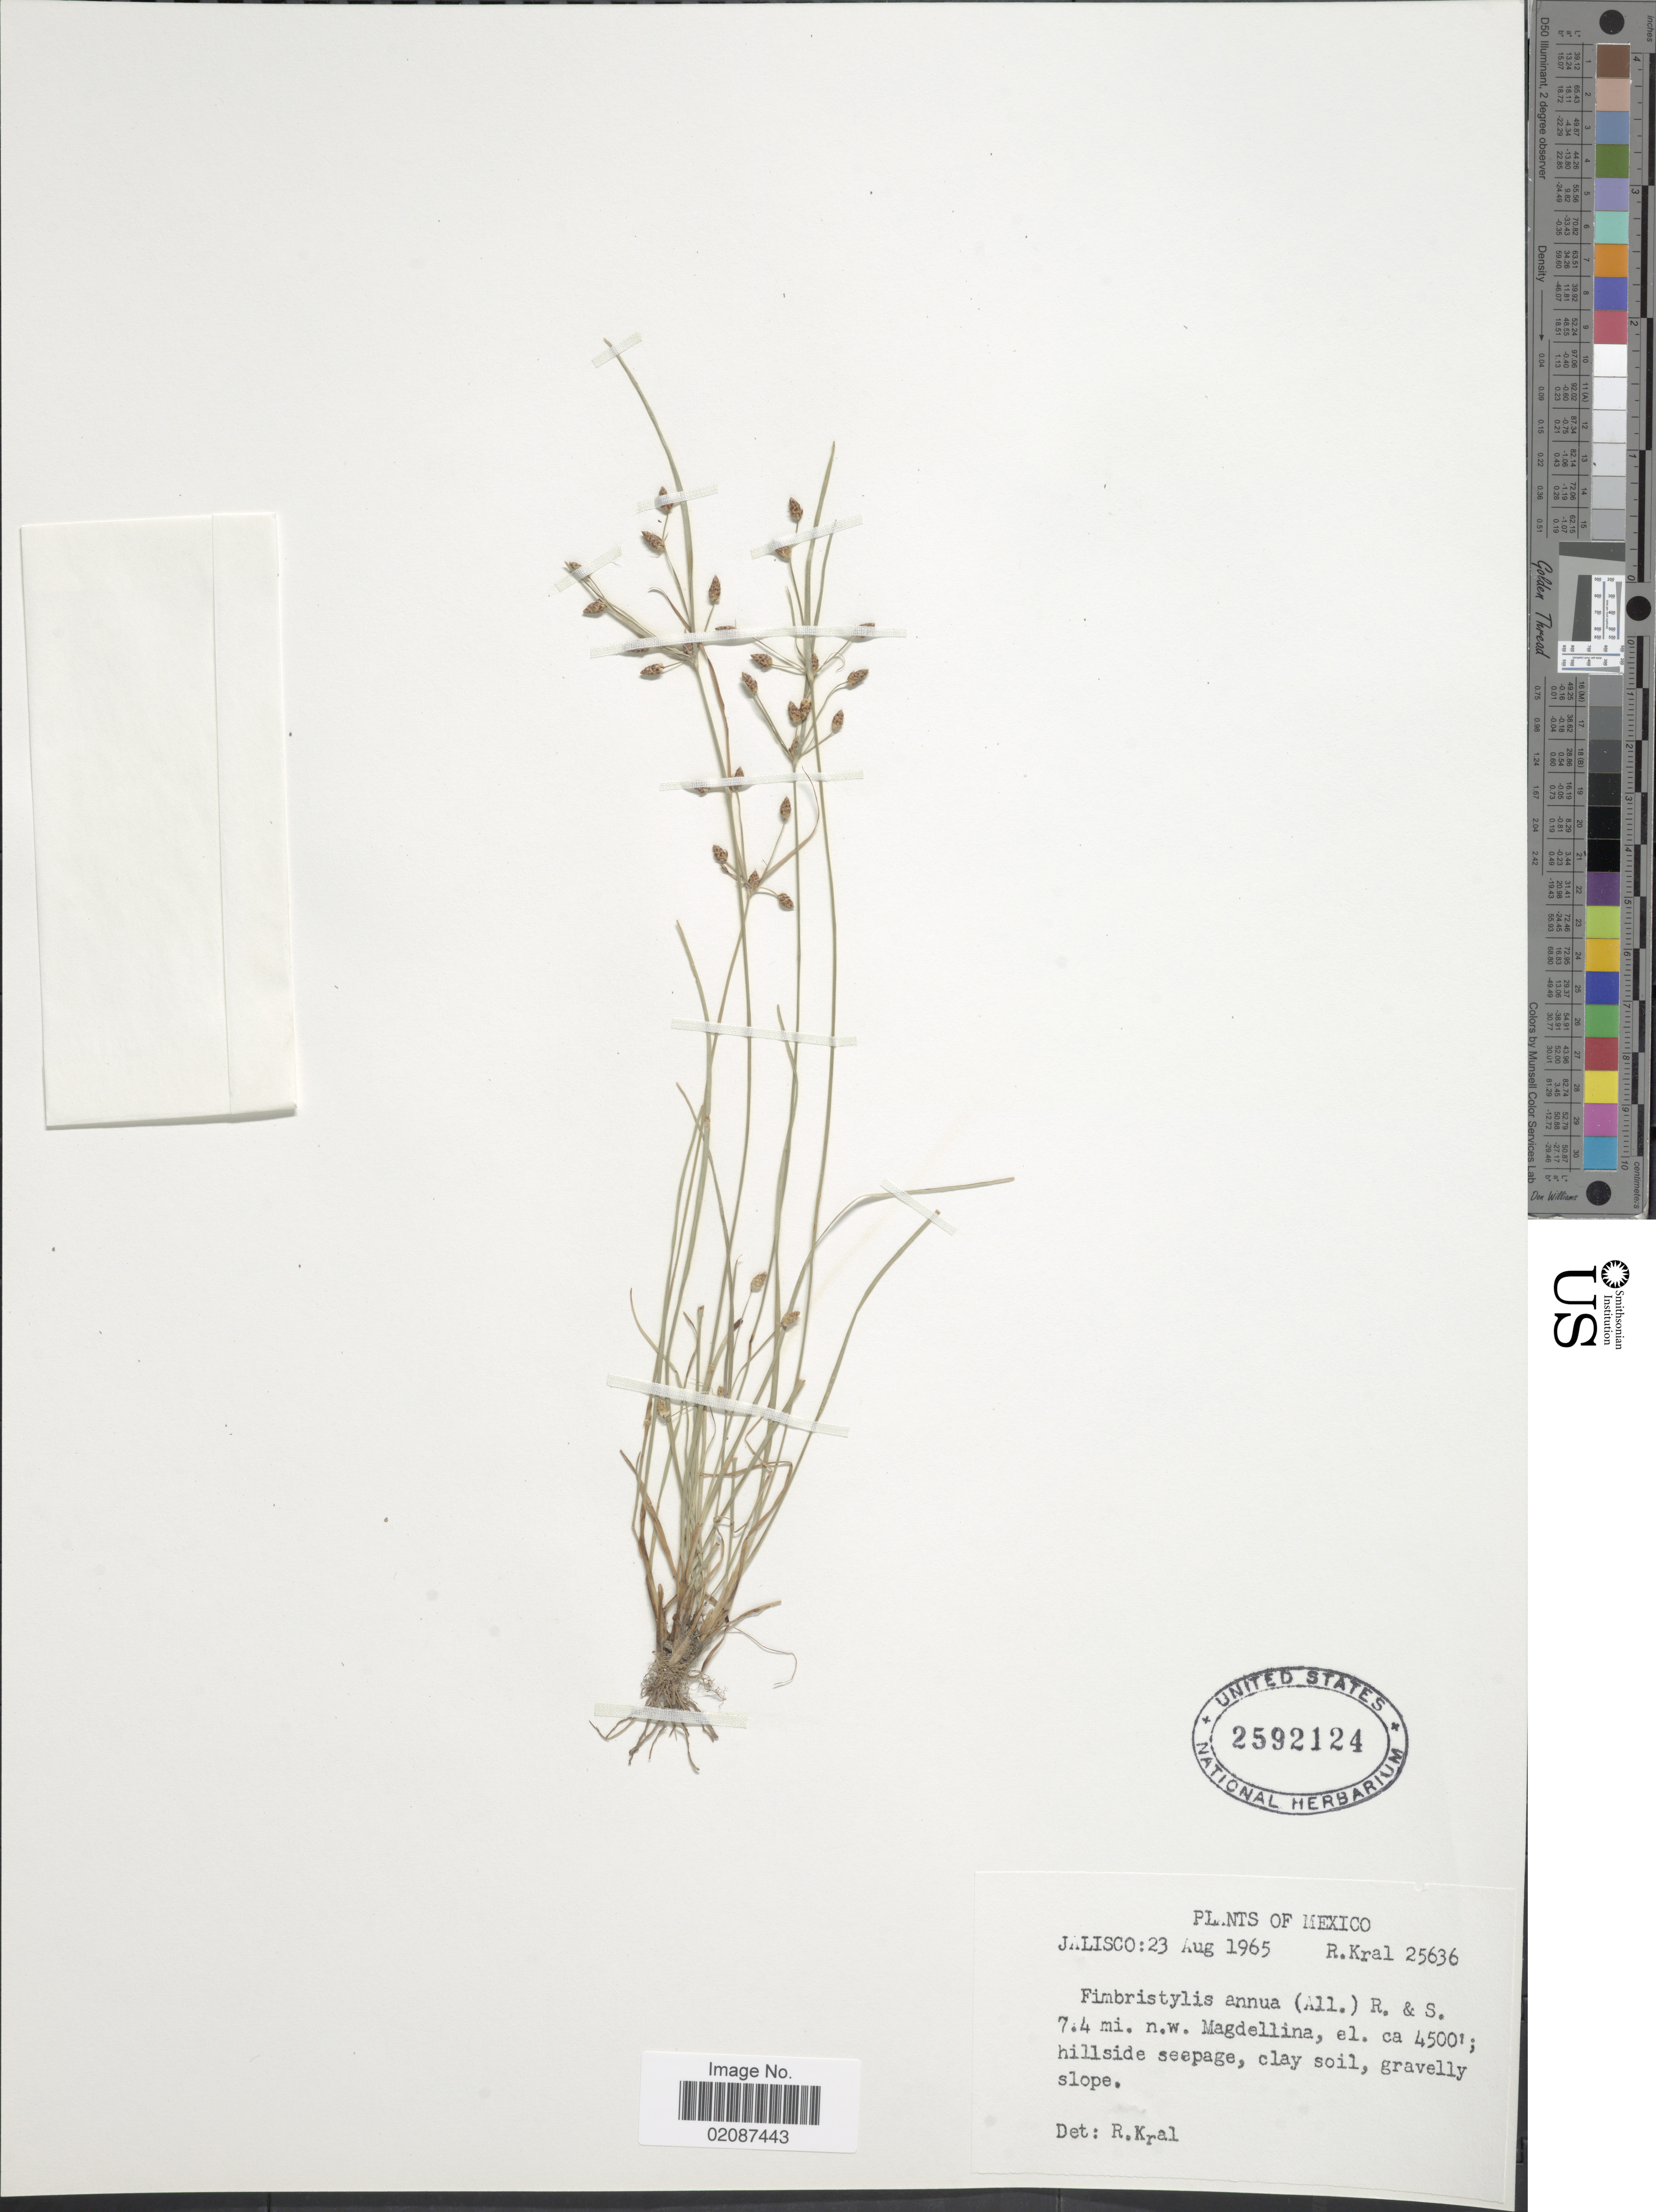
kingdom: Plantae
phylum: Tracheophyta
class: Liliopsida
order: Poales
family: Cyperaceae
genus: Fimbristylis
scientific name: Fimbristylis annua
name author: (All.) Roem. & Schult.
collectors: R. Kral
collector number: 25636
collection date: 1965-08-23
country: Mexico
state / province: Jalisco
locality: Jalisco, 7.4 mi. n.w. Magdellina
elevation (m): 1372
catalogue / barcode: US 2592124